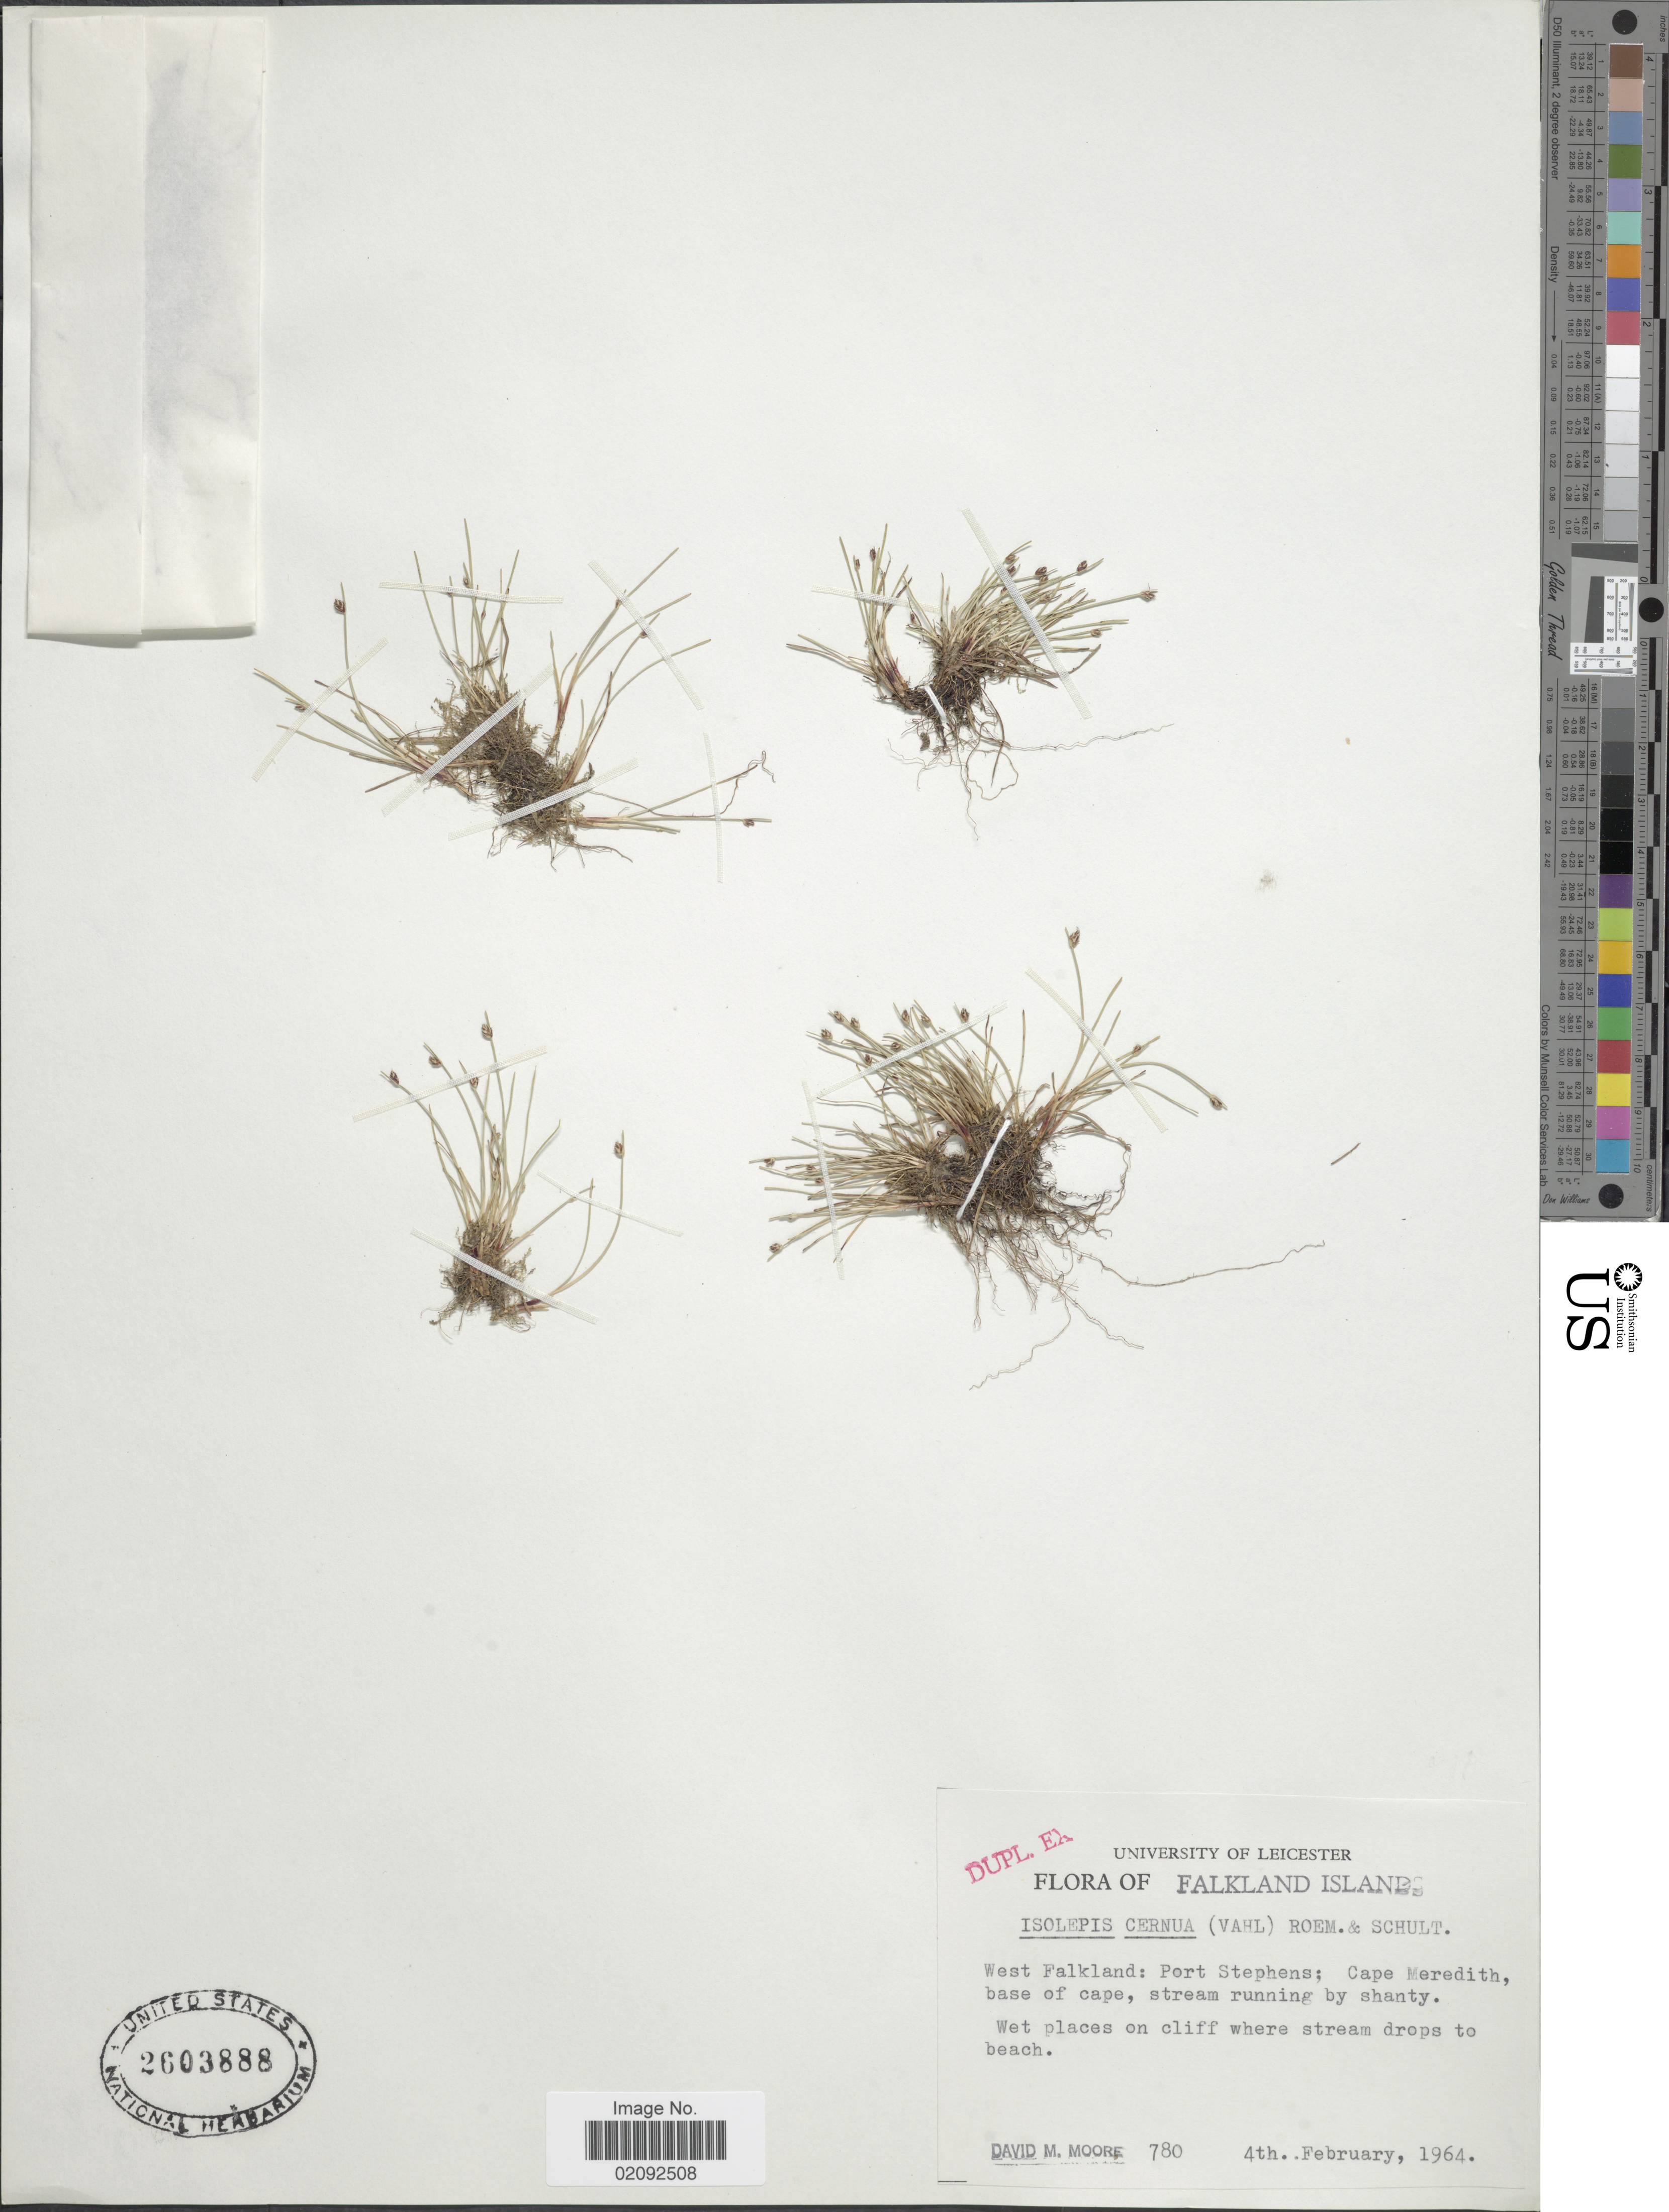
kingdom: Plantae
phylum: Tracheophyta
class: Liliopsida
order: Poales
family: Cyperaceae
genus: Isolepis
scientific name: Isolepis cernua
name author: (Vahl) Roem. & Schult.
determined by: Strong, Mark T., (BOT), Smithsonian Institution - National Museum of Natural History (UNITED STATES)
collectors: D. Moore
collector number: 780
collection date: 1964-02-04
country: Falkland Islands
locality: West Falkland: Port Stephens: Cape Meredith, base of cape, stream running by shanty, wet places on cliff where stream drops to beach.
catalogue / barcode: US 2603888